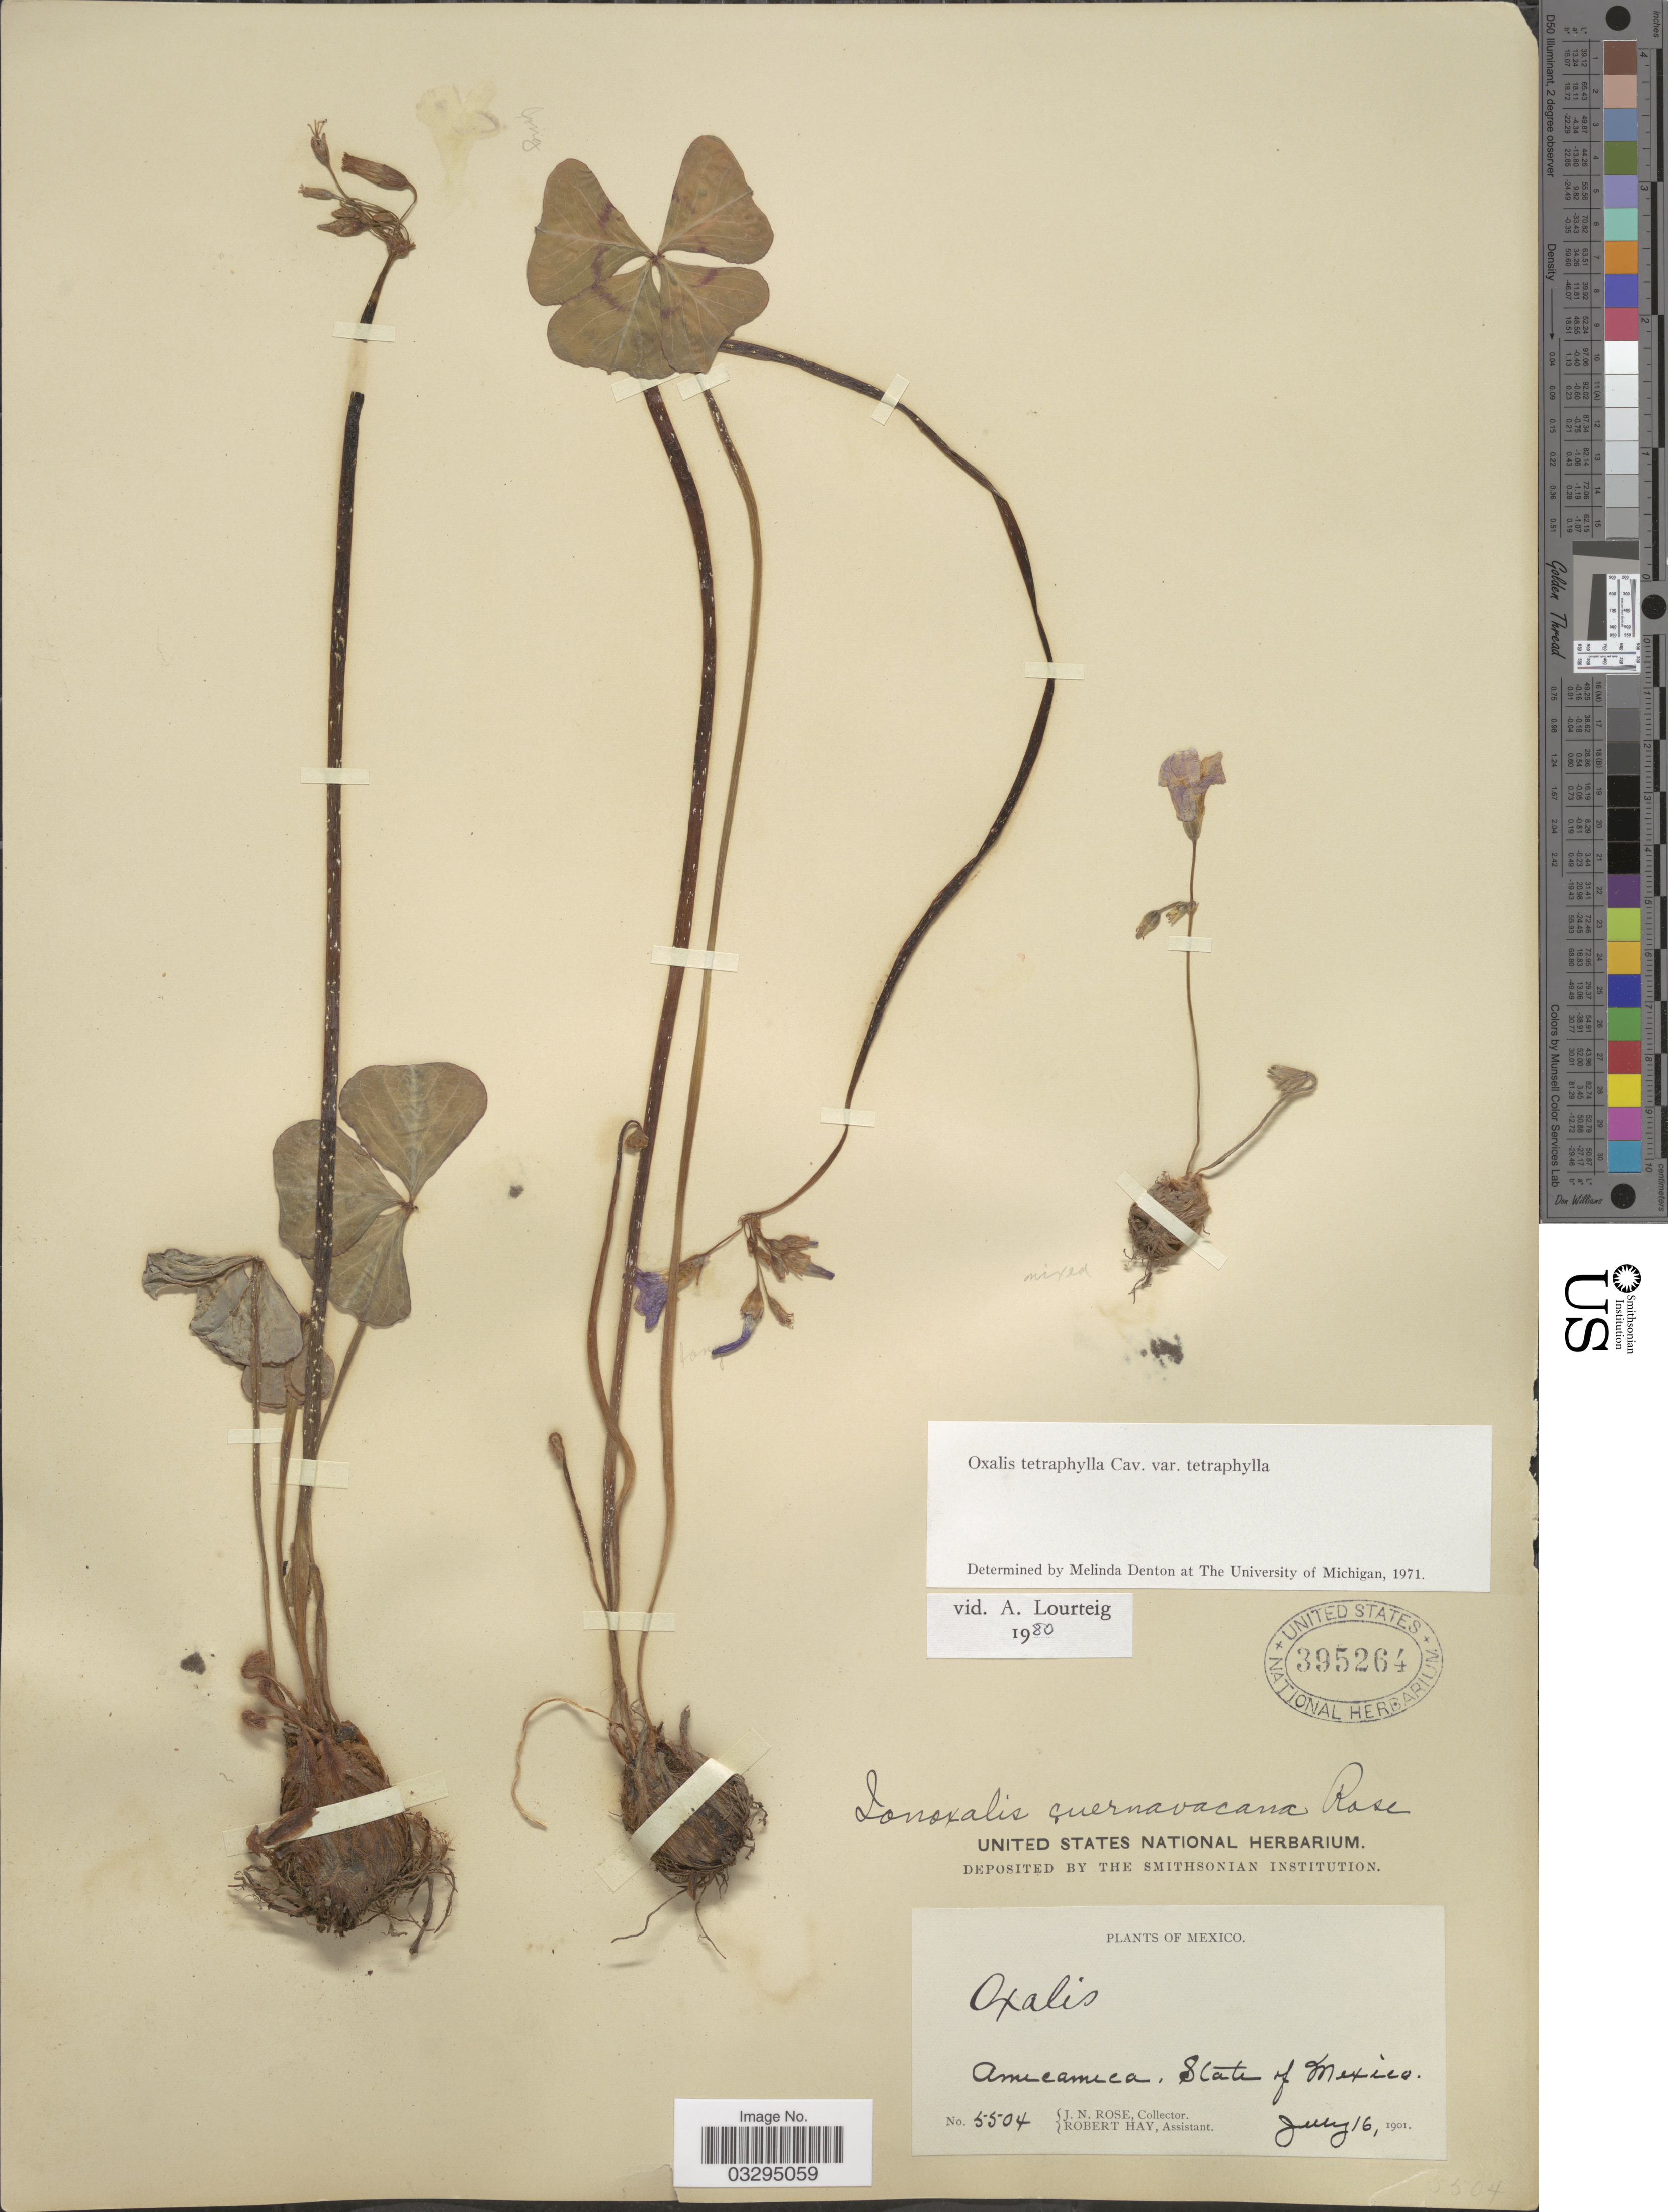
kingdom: Plantae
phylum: Tracheophyta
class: Magnoliopsida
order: Oxalidales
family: Oxalidaceae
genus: Oxalis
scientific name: Oxalis tetraphylla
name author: Cav.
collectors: J. N. Rose & R. Hay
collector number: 5504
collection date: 1901-07-16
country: Mexico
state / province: México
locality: Amecameca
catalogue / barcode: US 395264